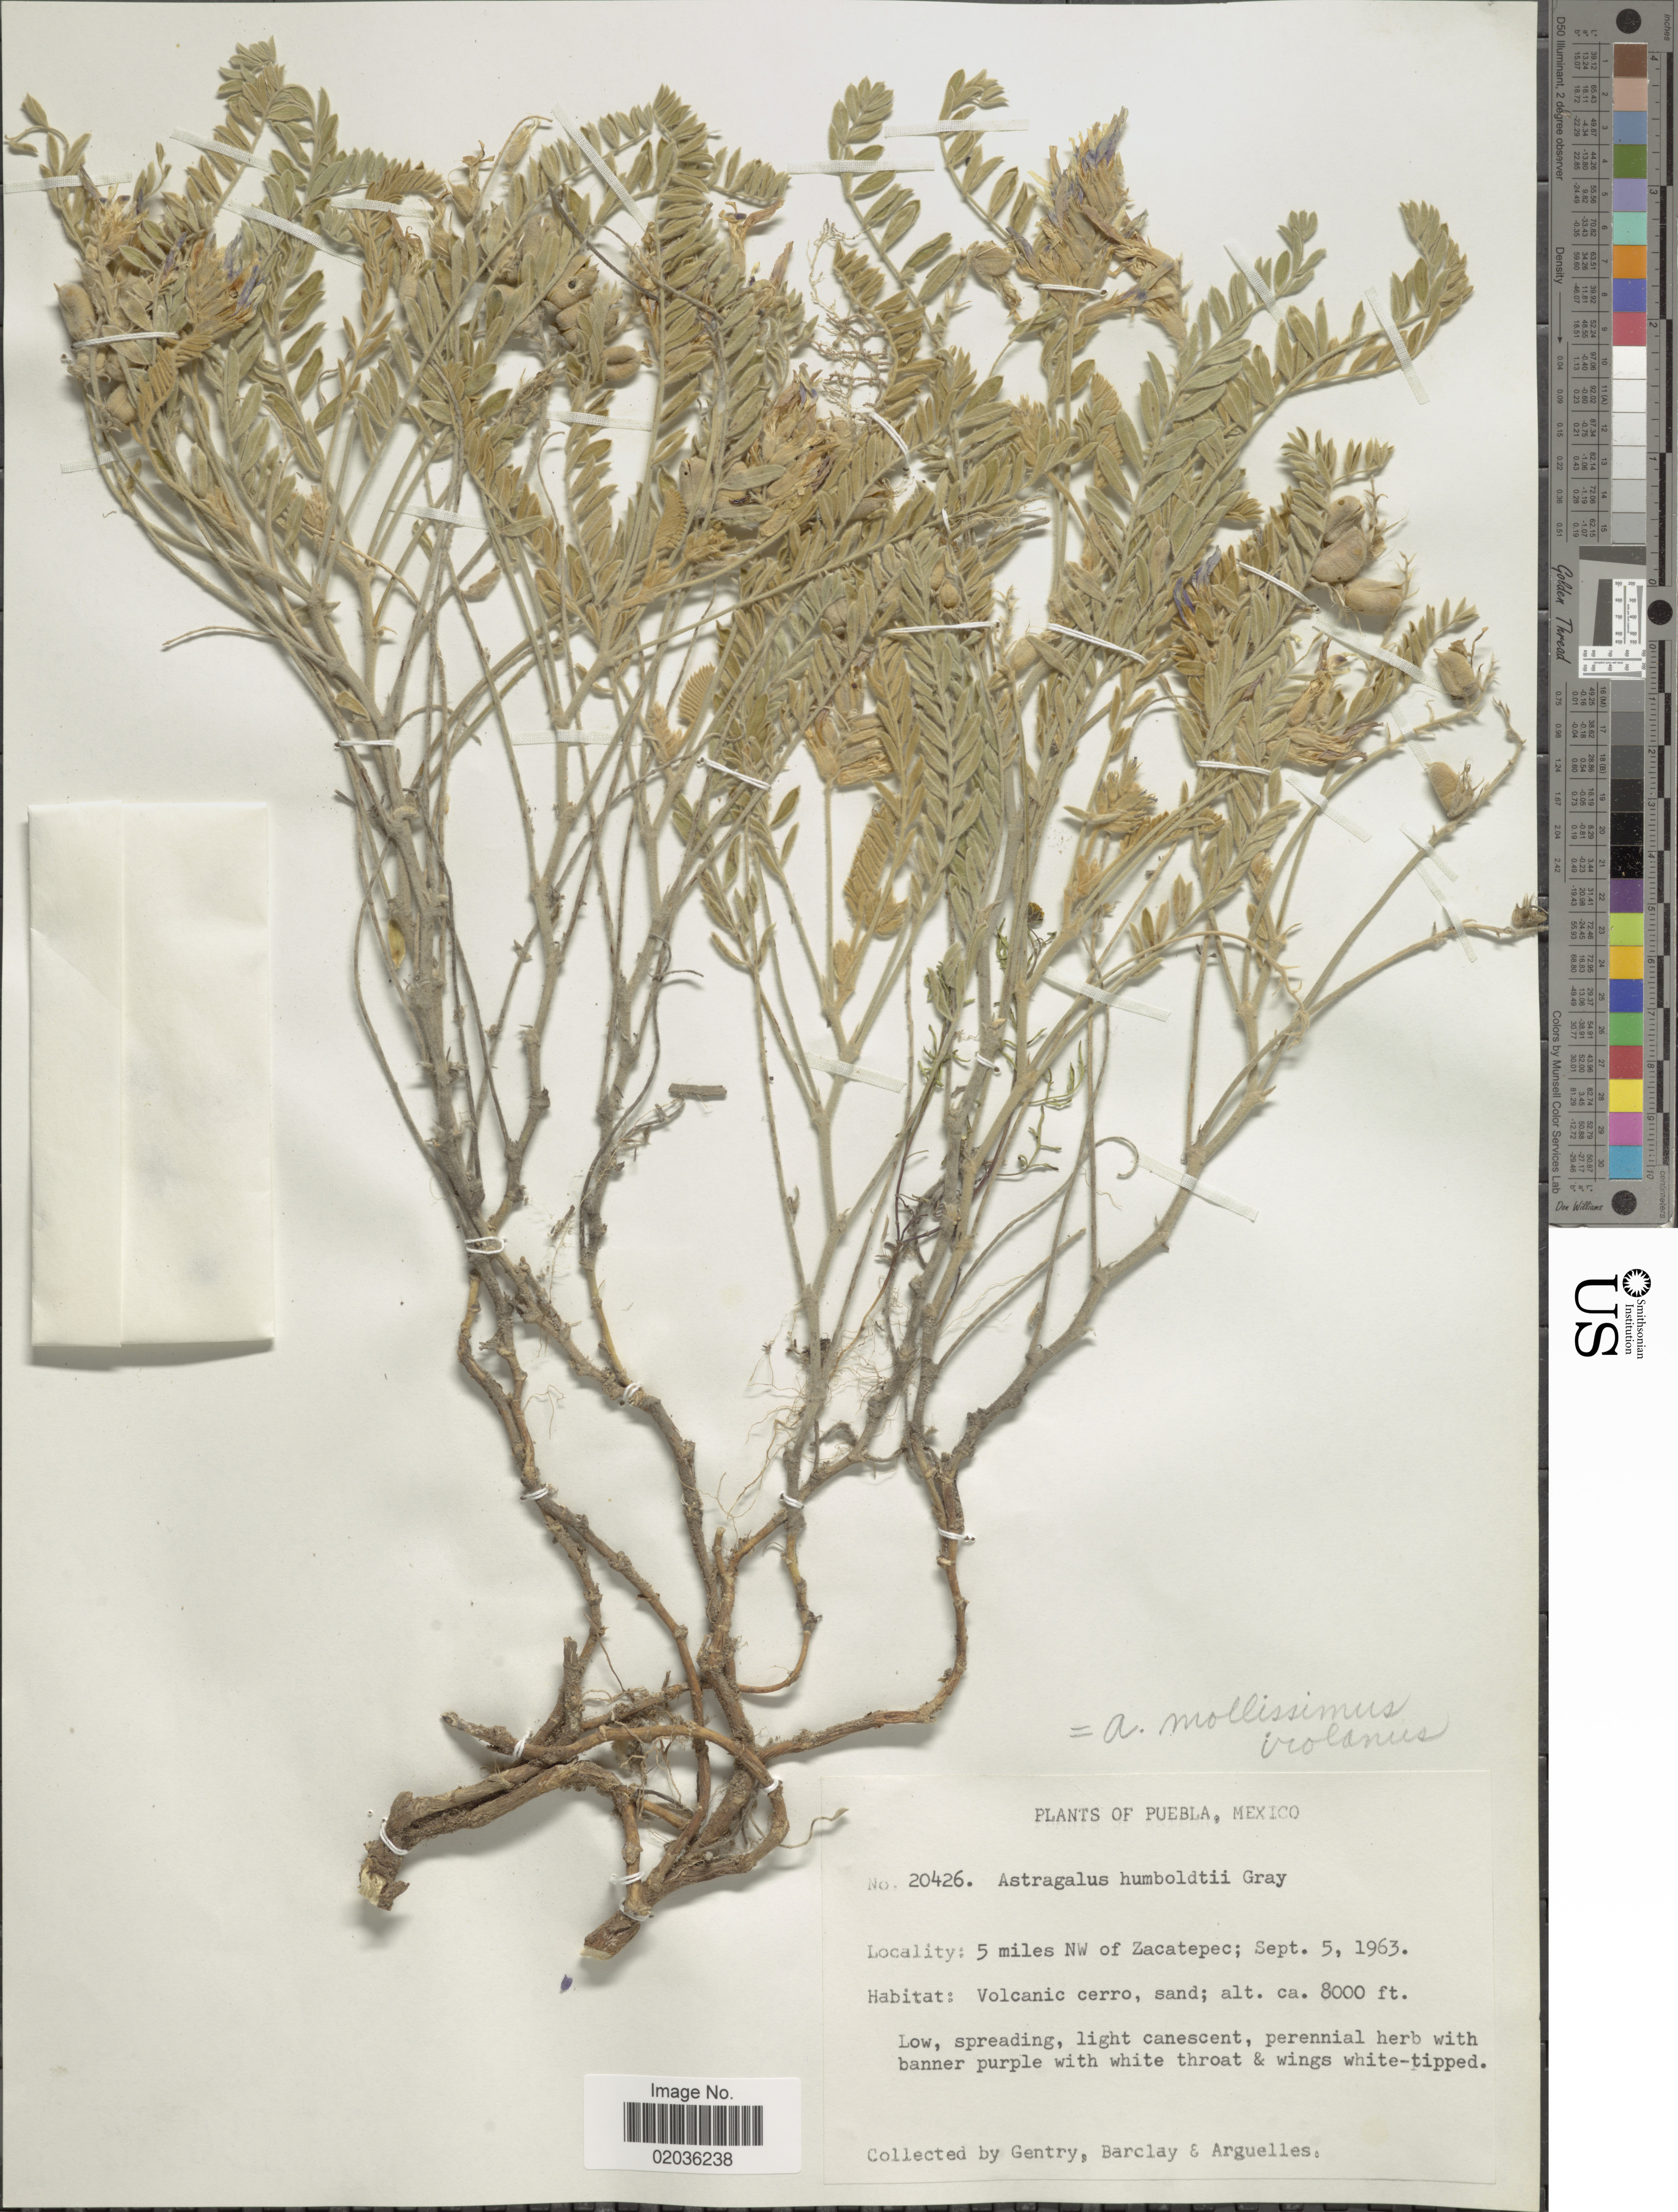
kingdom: Plantae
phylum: Tracheophyta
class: Magnoliopsida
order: Fabales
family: Fabaceae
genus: Astragalus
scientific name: Astragalus mollissimus var. irolanus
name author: (M.E. Jones) Barneby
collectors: Gentry, --, -- Barclay & Arguelles, --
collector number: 20426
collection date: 1963-09-05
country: Mexico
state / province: Puebla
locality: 5 miles NW of Zacatepec, Volcanic cerro, sand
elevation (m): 2438